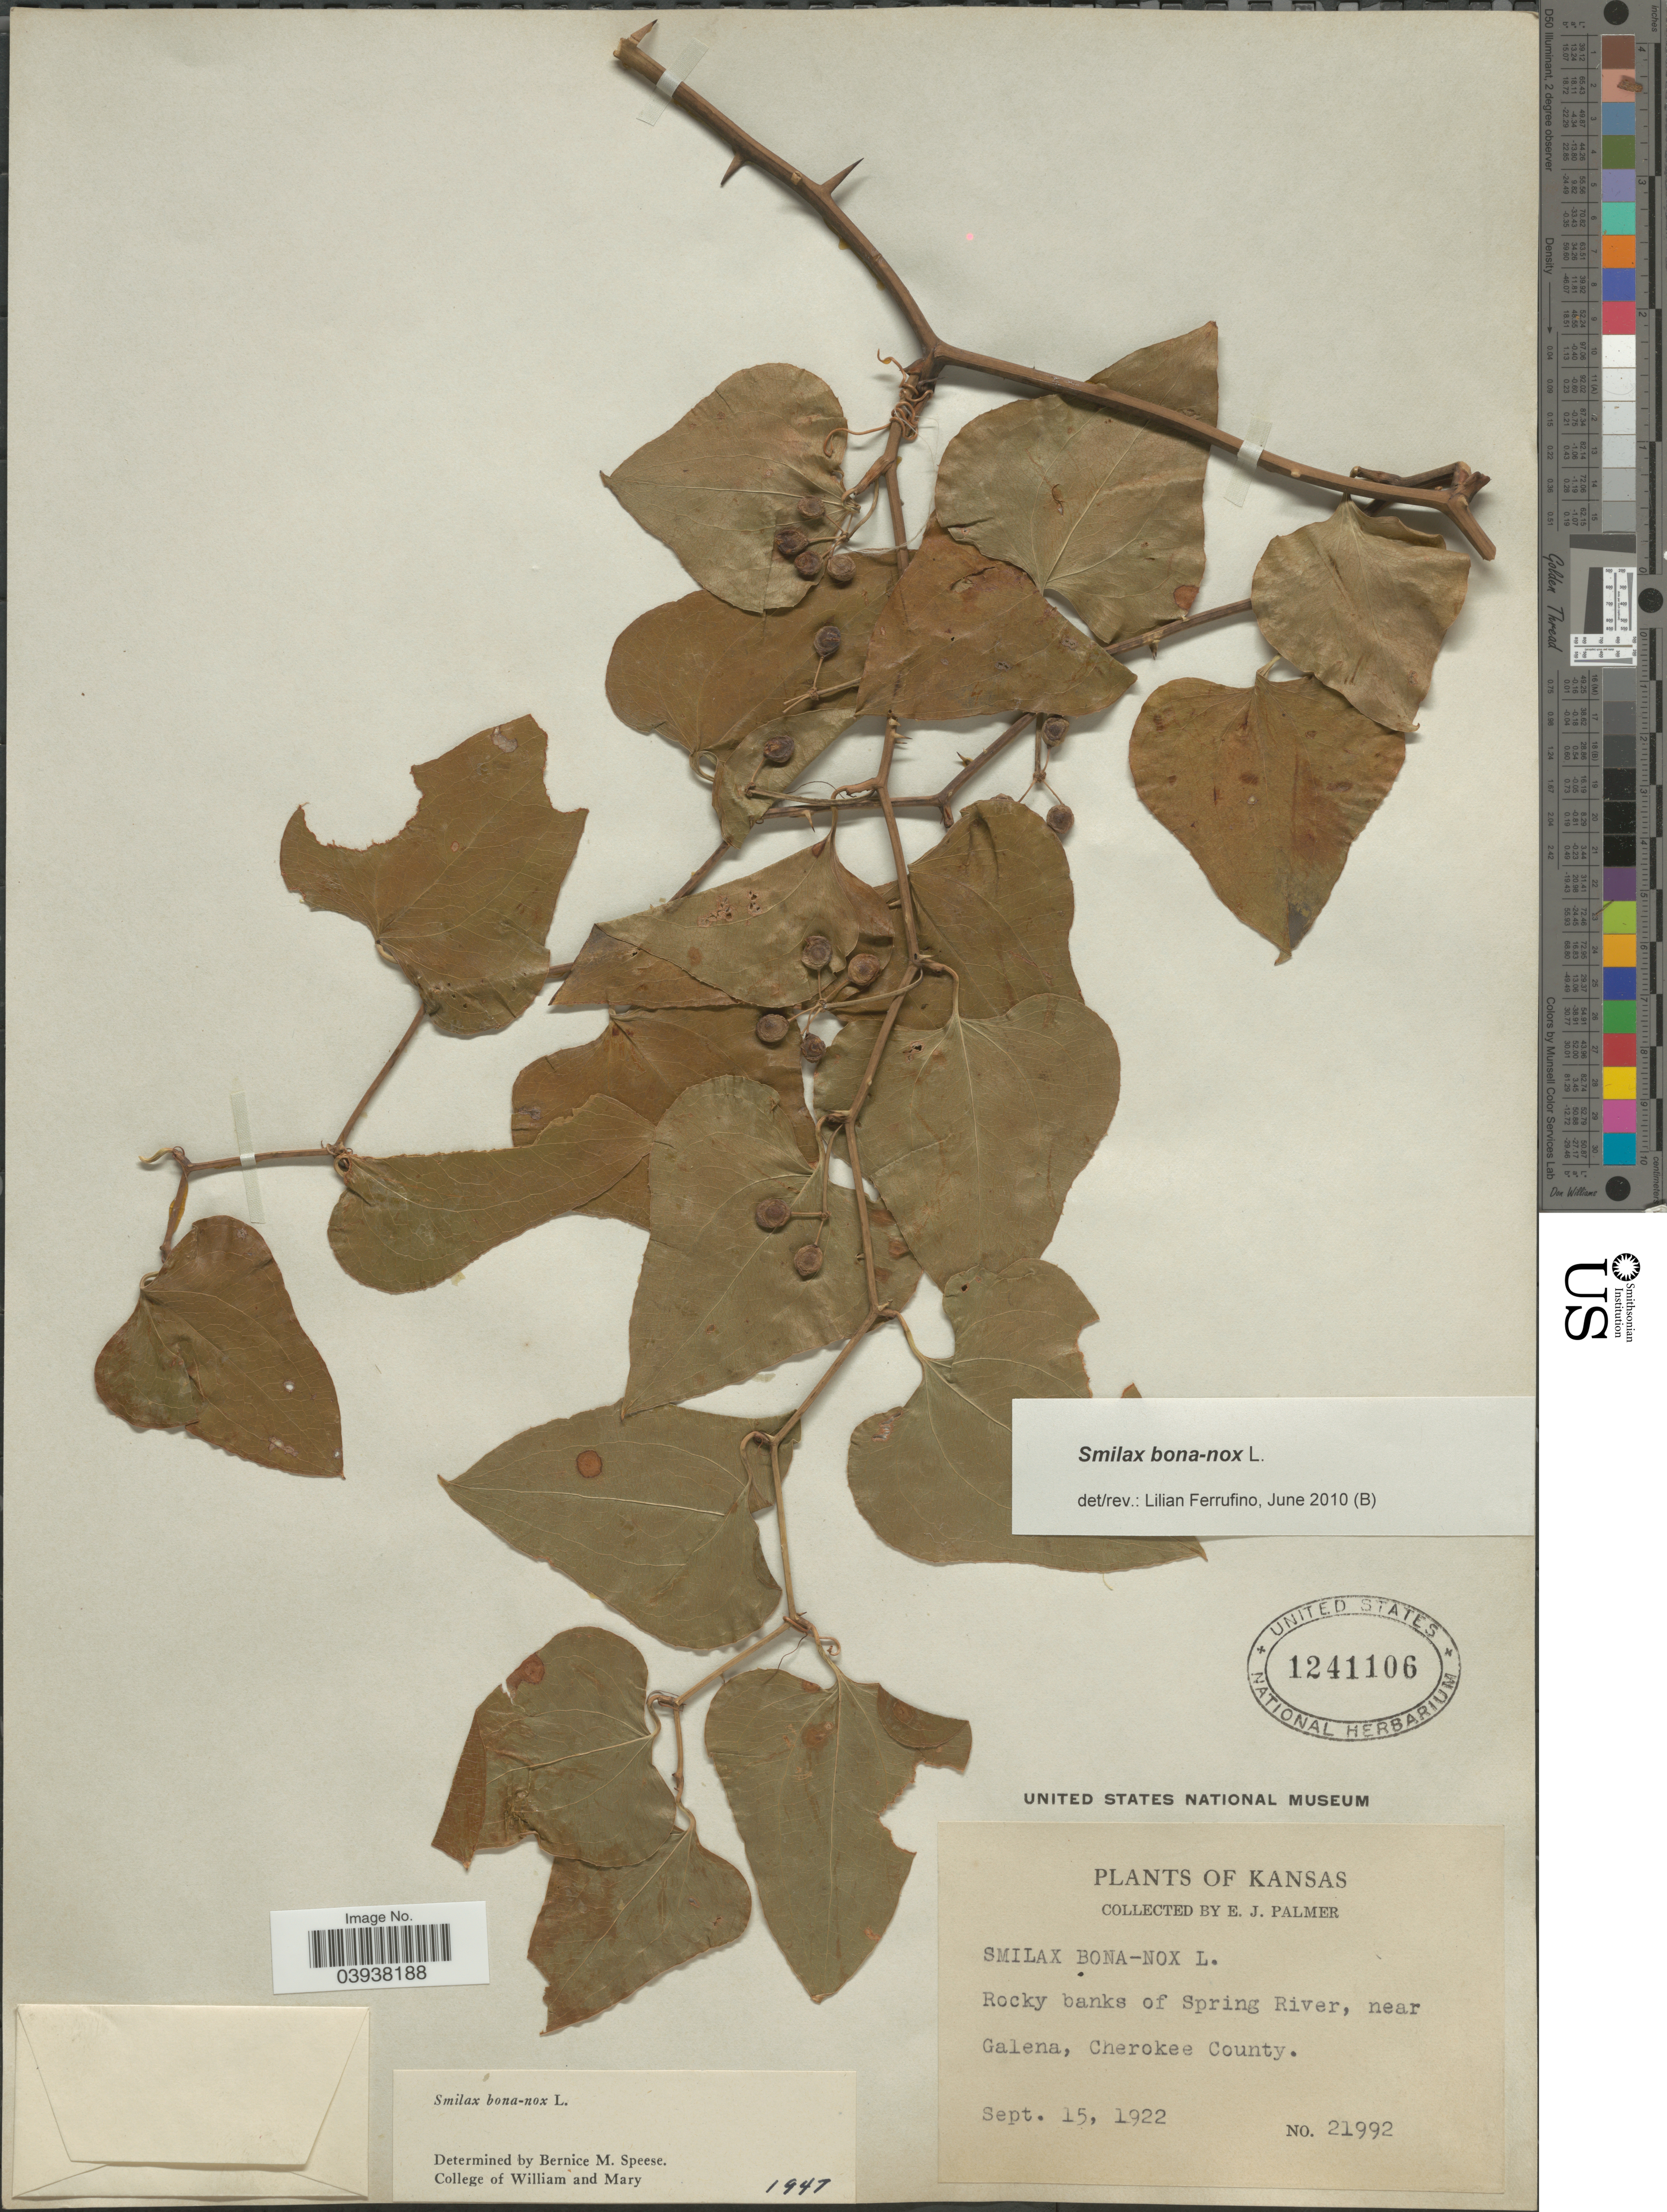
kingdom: Plantae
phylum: Tracheophyta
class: Liliopsida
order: Liliales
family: Smilacaceae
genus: Smilax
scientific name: Smilax bona-nox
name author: L.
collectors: E. J. Palmer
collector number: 21992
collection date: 1922-09-15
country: United States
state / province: Kansas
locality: Rocky banks of Spring River, near Galena, Cherokee County.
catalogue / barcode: US 1241106